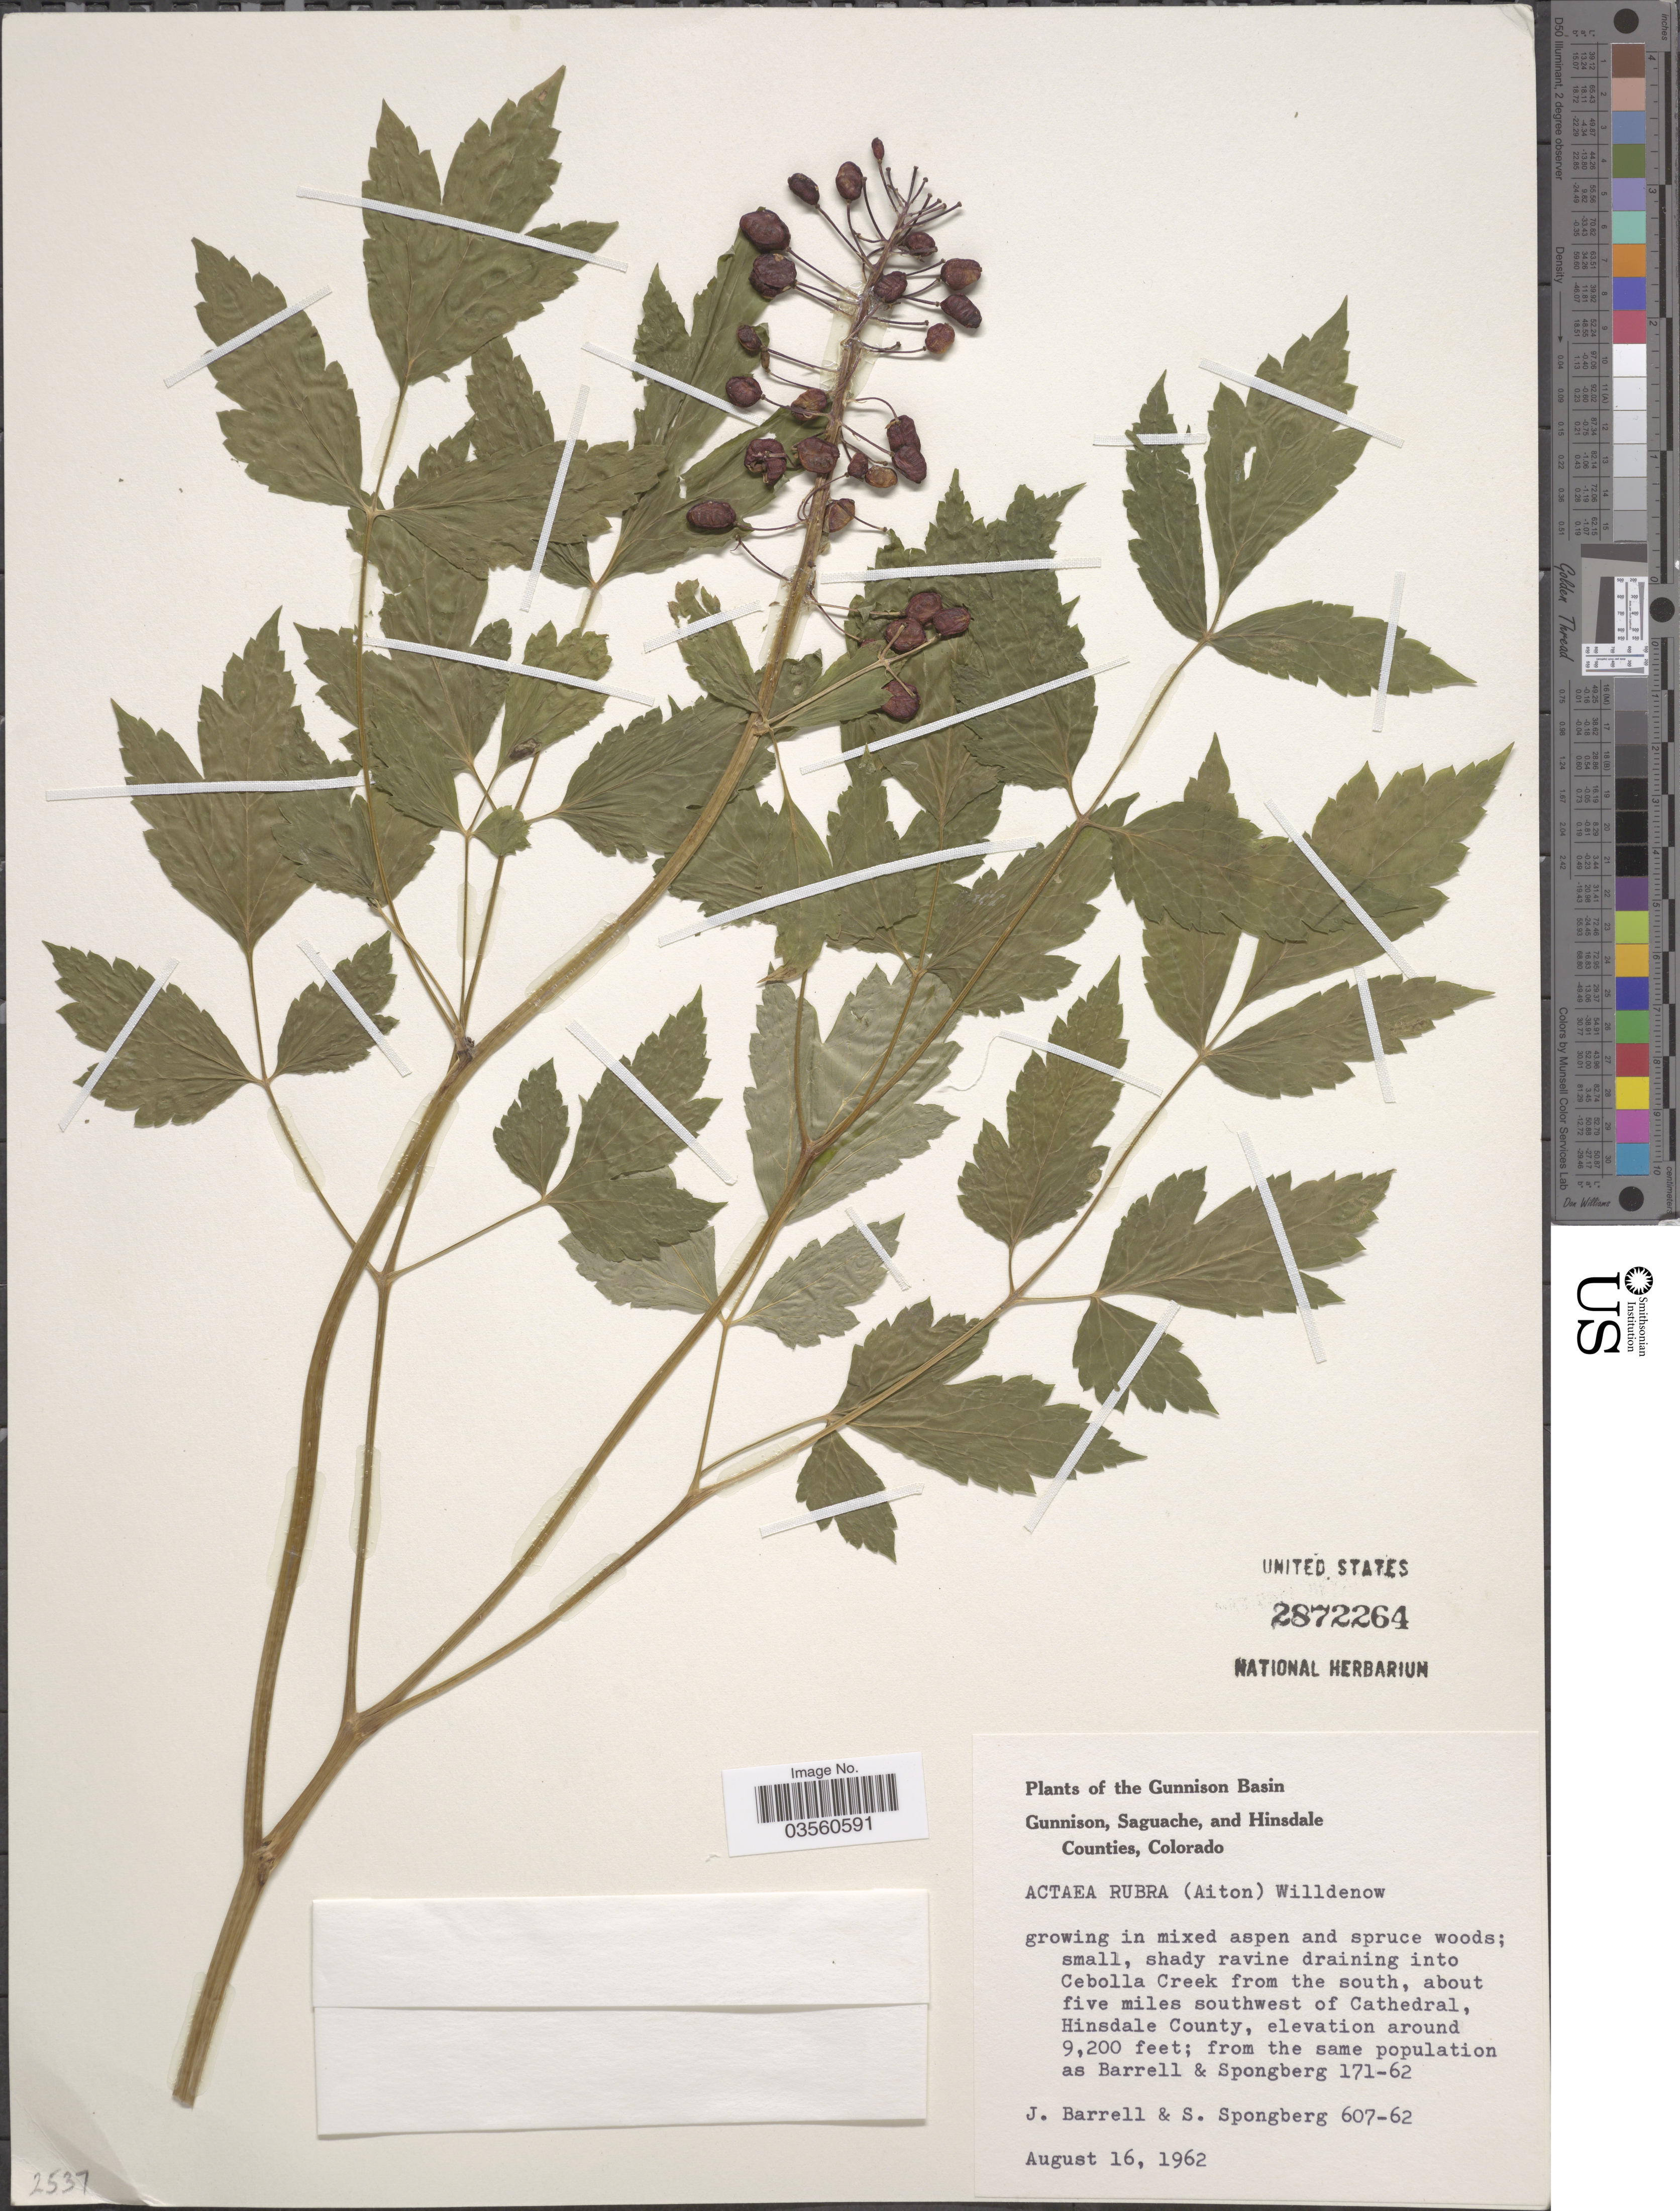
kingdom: Plantae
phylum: Tracheophyta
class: Magnoliopsida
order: Ranunculales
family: Ranunculaceae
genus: Actaea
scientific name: Actaea rubra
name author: (Aiton) Willd.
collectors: J. Barrell & S. A.Spongberg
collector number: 607-62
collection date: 1962-08-16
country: United States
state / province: Colorado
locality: The Gunnison Basin. Shady ravine draining into Cebolla Creek from the south, about five miles southwest of Cathedral, Hinsdale County.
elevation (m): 2804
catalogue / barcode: US 2872264